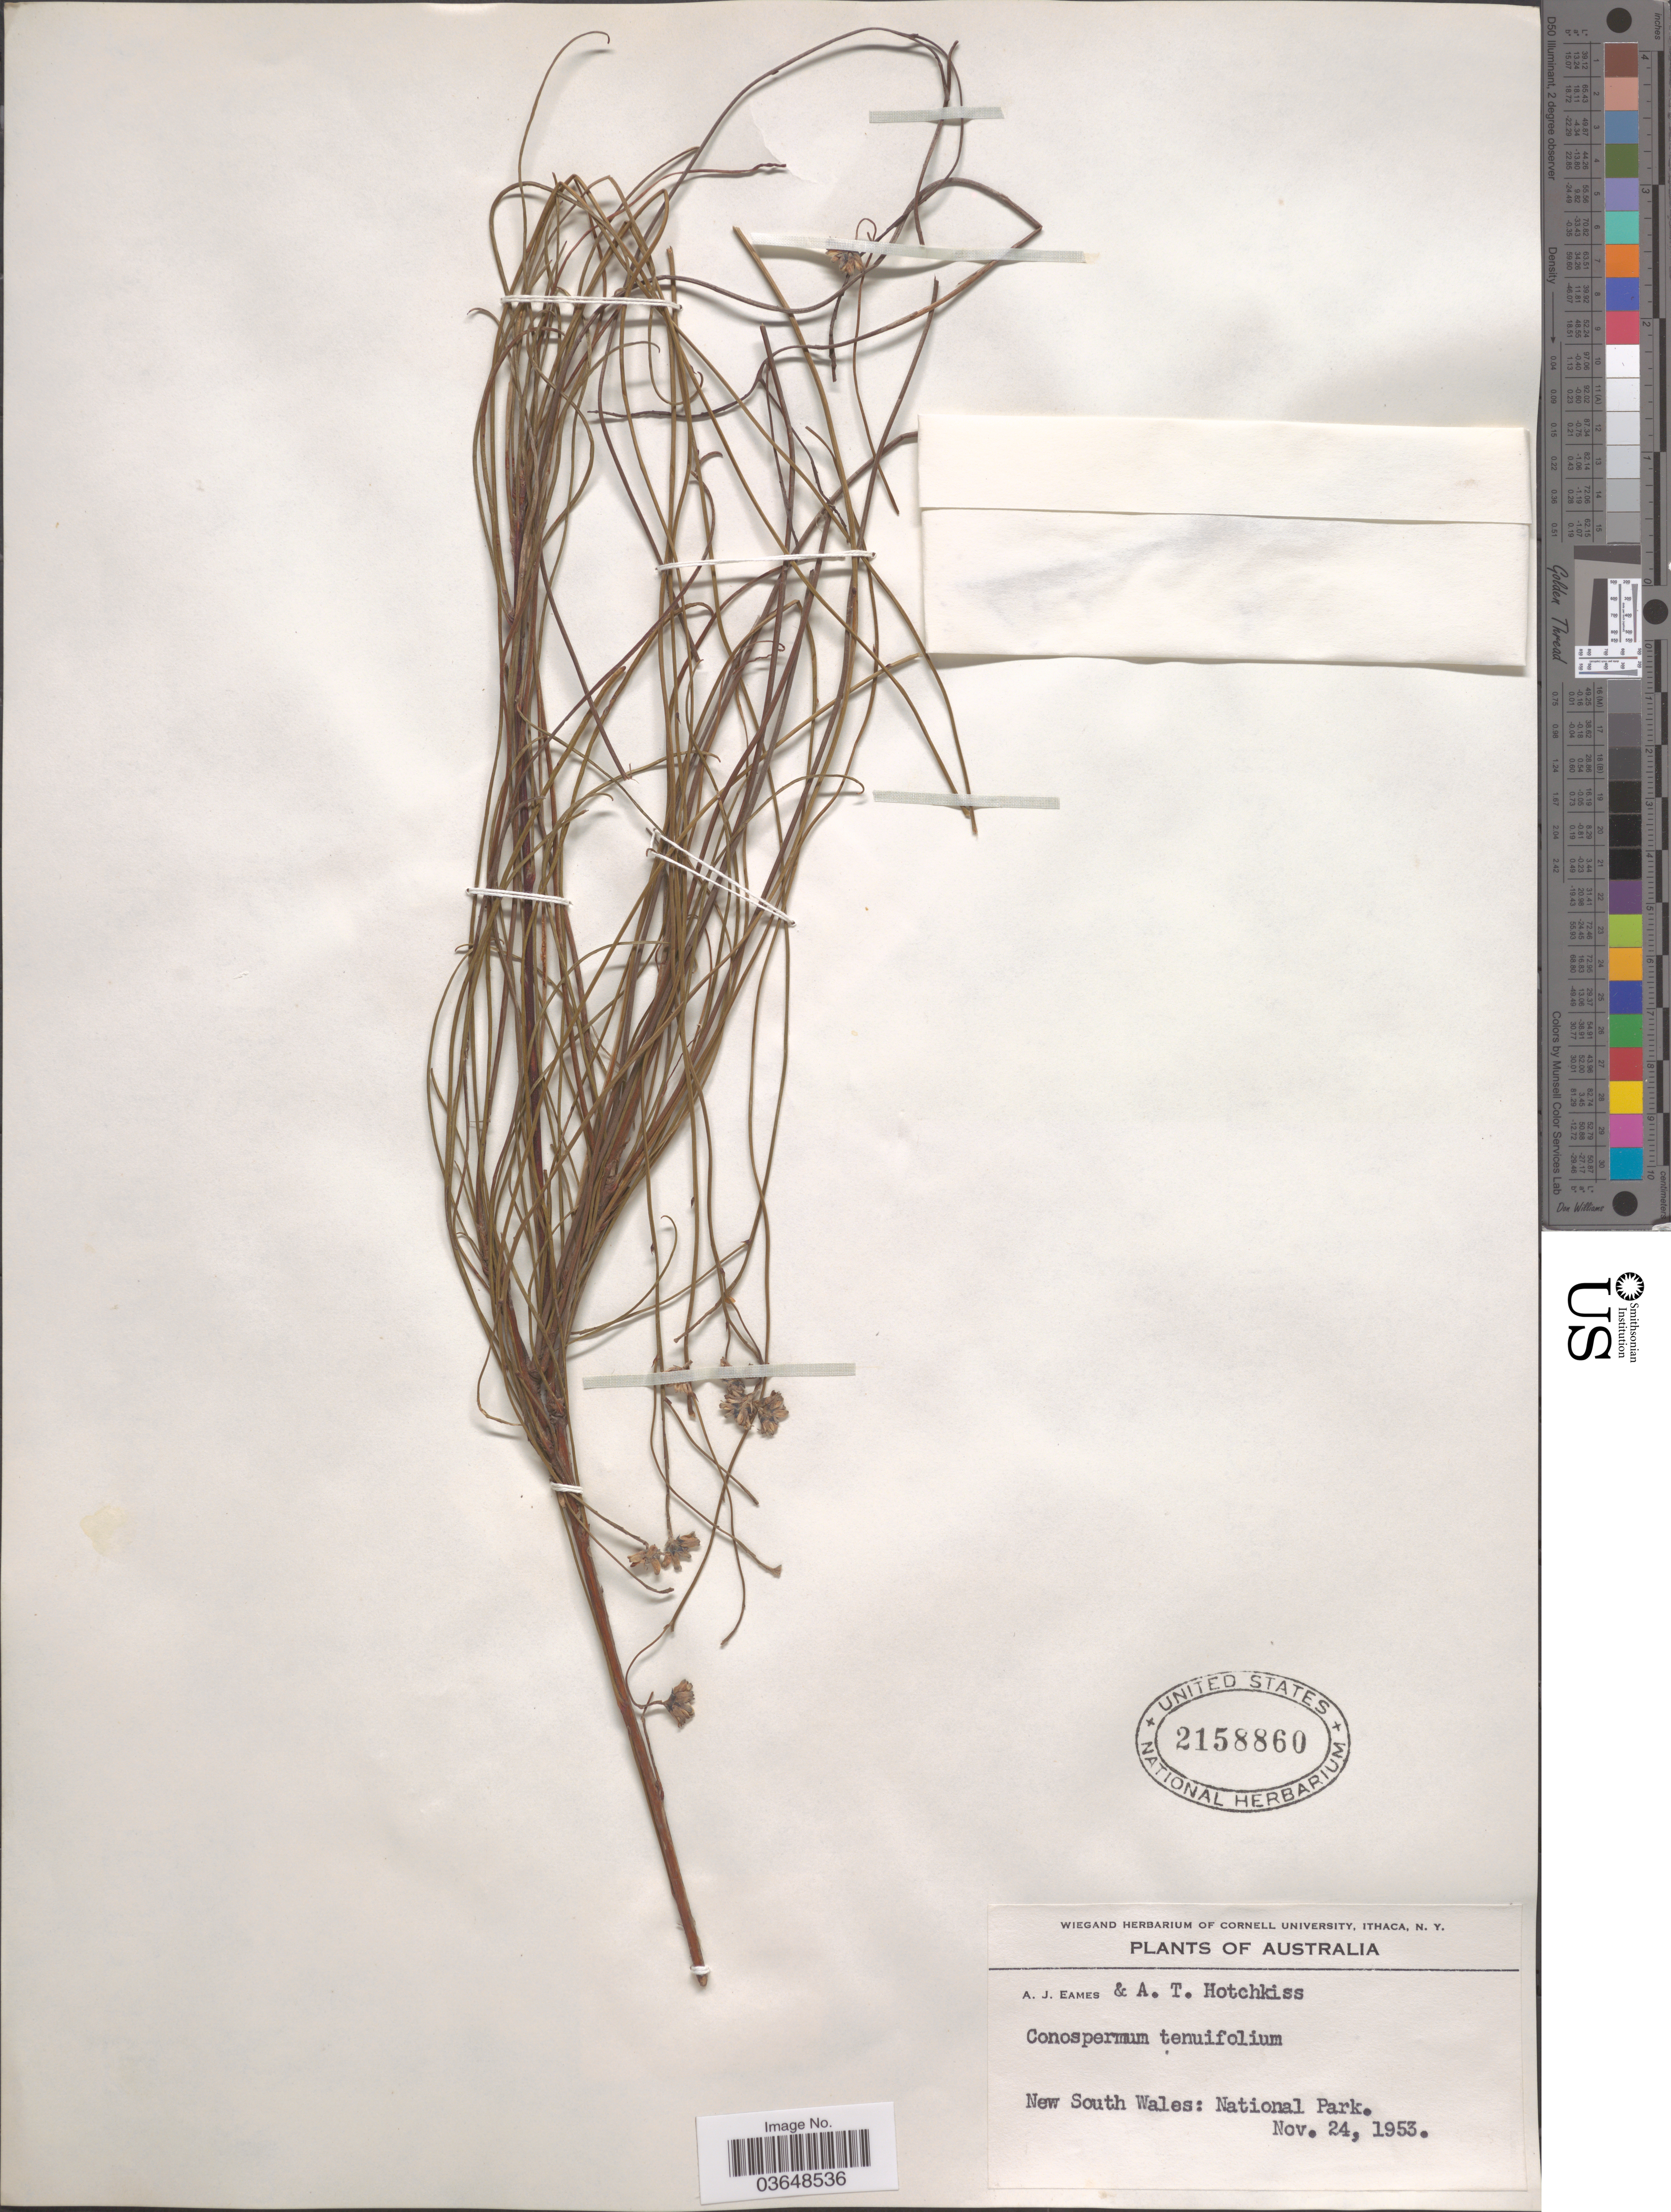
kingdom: Plantae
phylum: Tracheophyta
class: Magnoliopsida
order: Proteales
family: Proteaceae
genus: Conospermum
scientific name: Conospermum tenuifolium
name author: R. Br.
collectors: A. J. Eames & A. Hotchkiss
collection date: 1953-11-24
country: Australia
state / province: New South Wales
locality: National Park.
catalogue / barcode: US 2158860